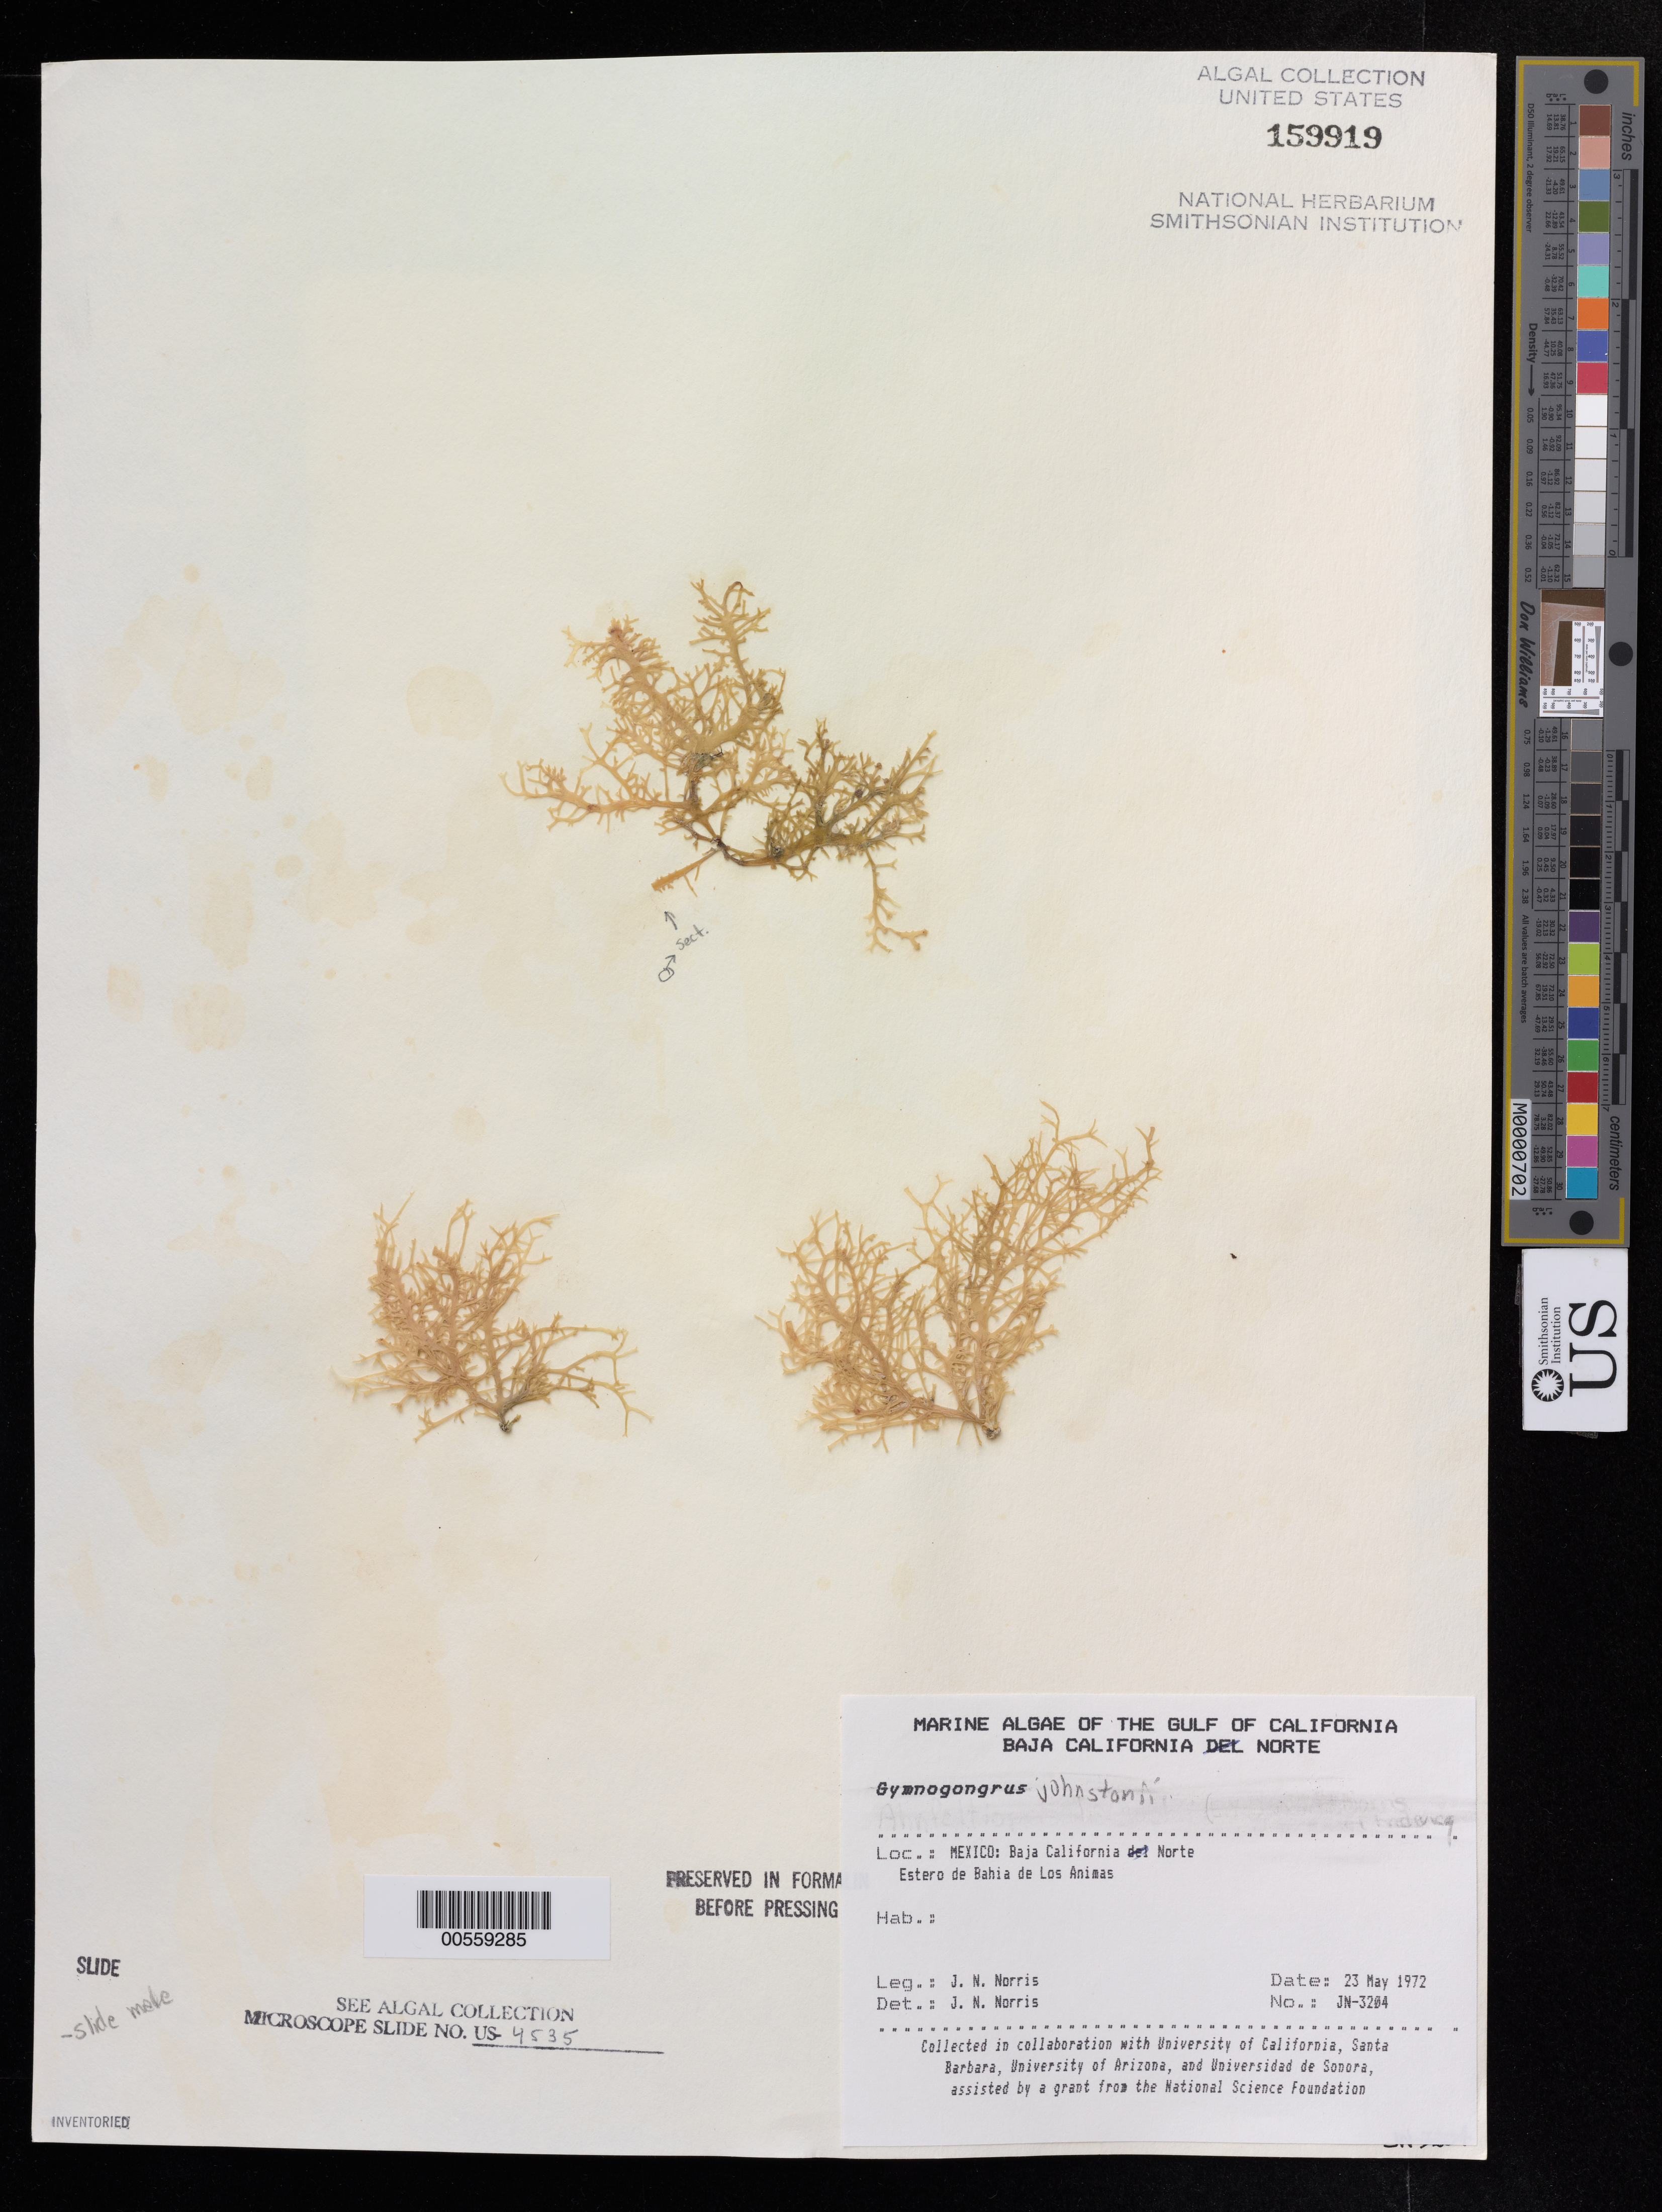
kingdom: Plantae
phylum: Rhodophyta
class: Florideophyceae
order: Gigartinales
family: Phyllophoraceae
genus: Gymnogongrus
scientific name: Gymnogongrus johnstonii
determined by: Norris, James N.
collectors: J. N. Norris & K. E. Bucher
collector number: JN-3204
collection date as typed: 23 May 1972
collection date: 1972-05-23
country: Mexico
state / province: Baja California Norte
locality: Estero de Bahia de las Animas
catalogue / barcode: US 159919